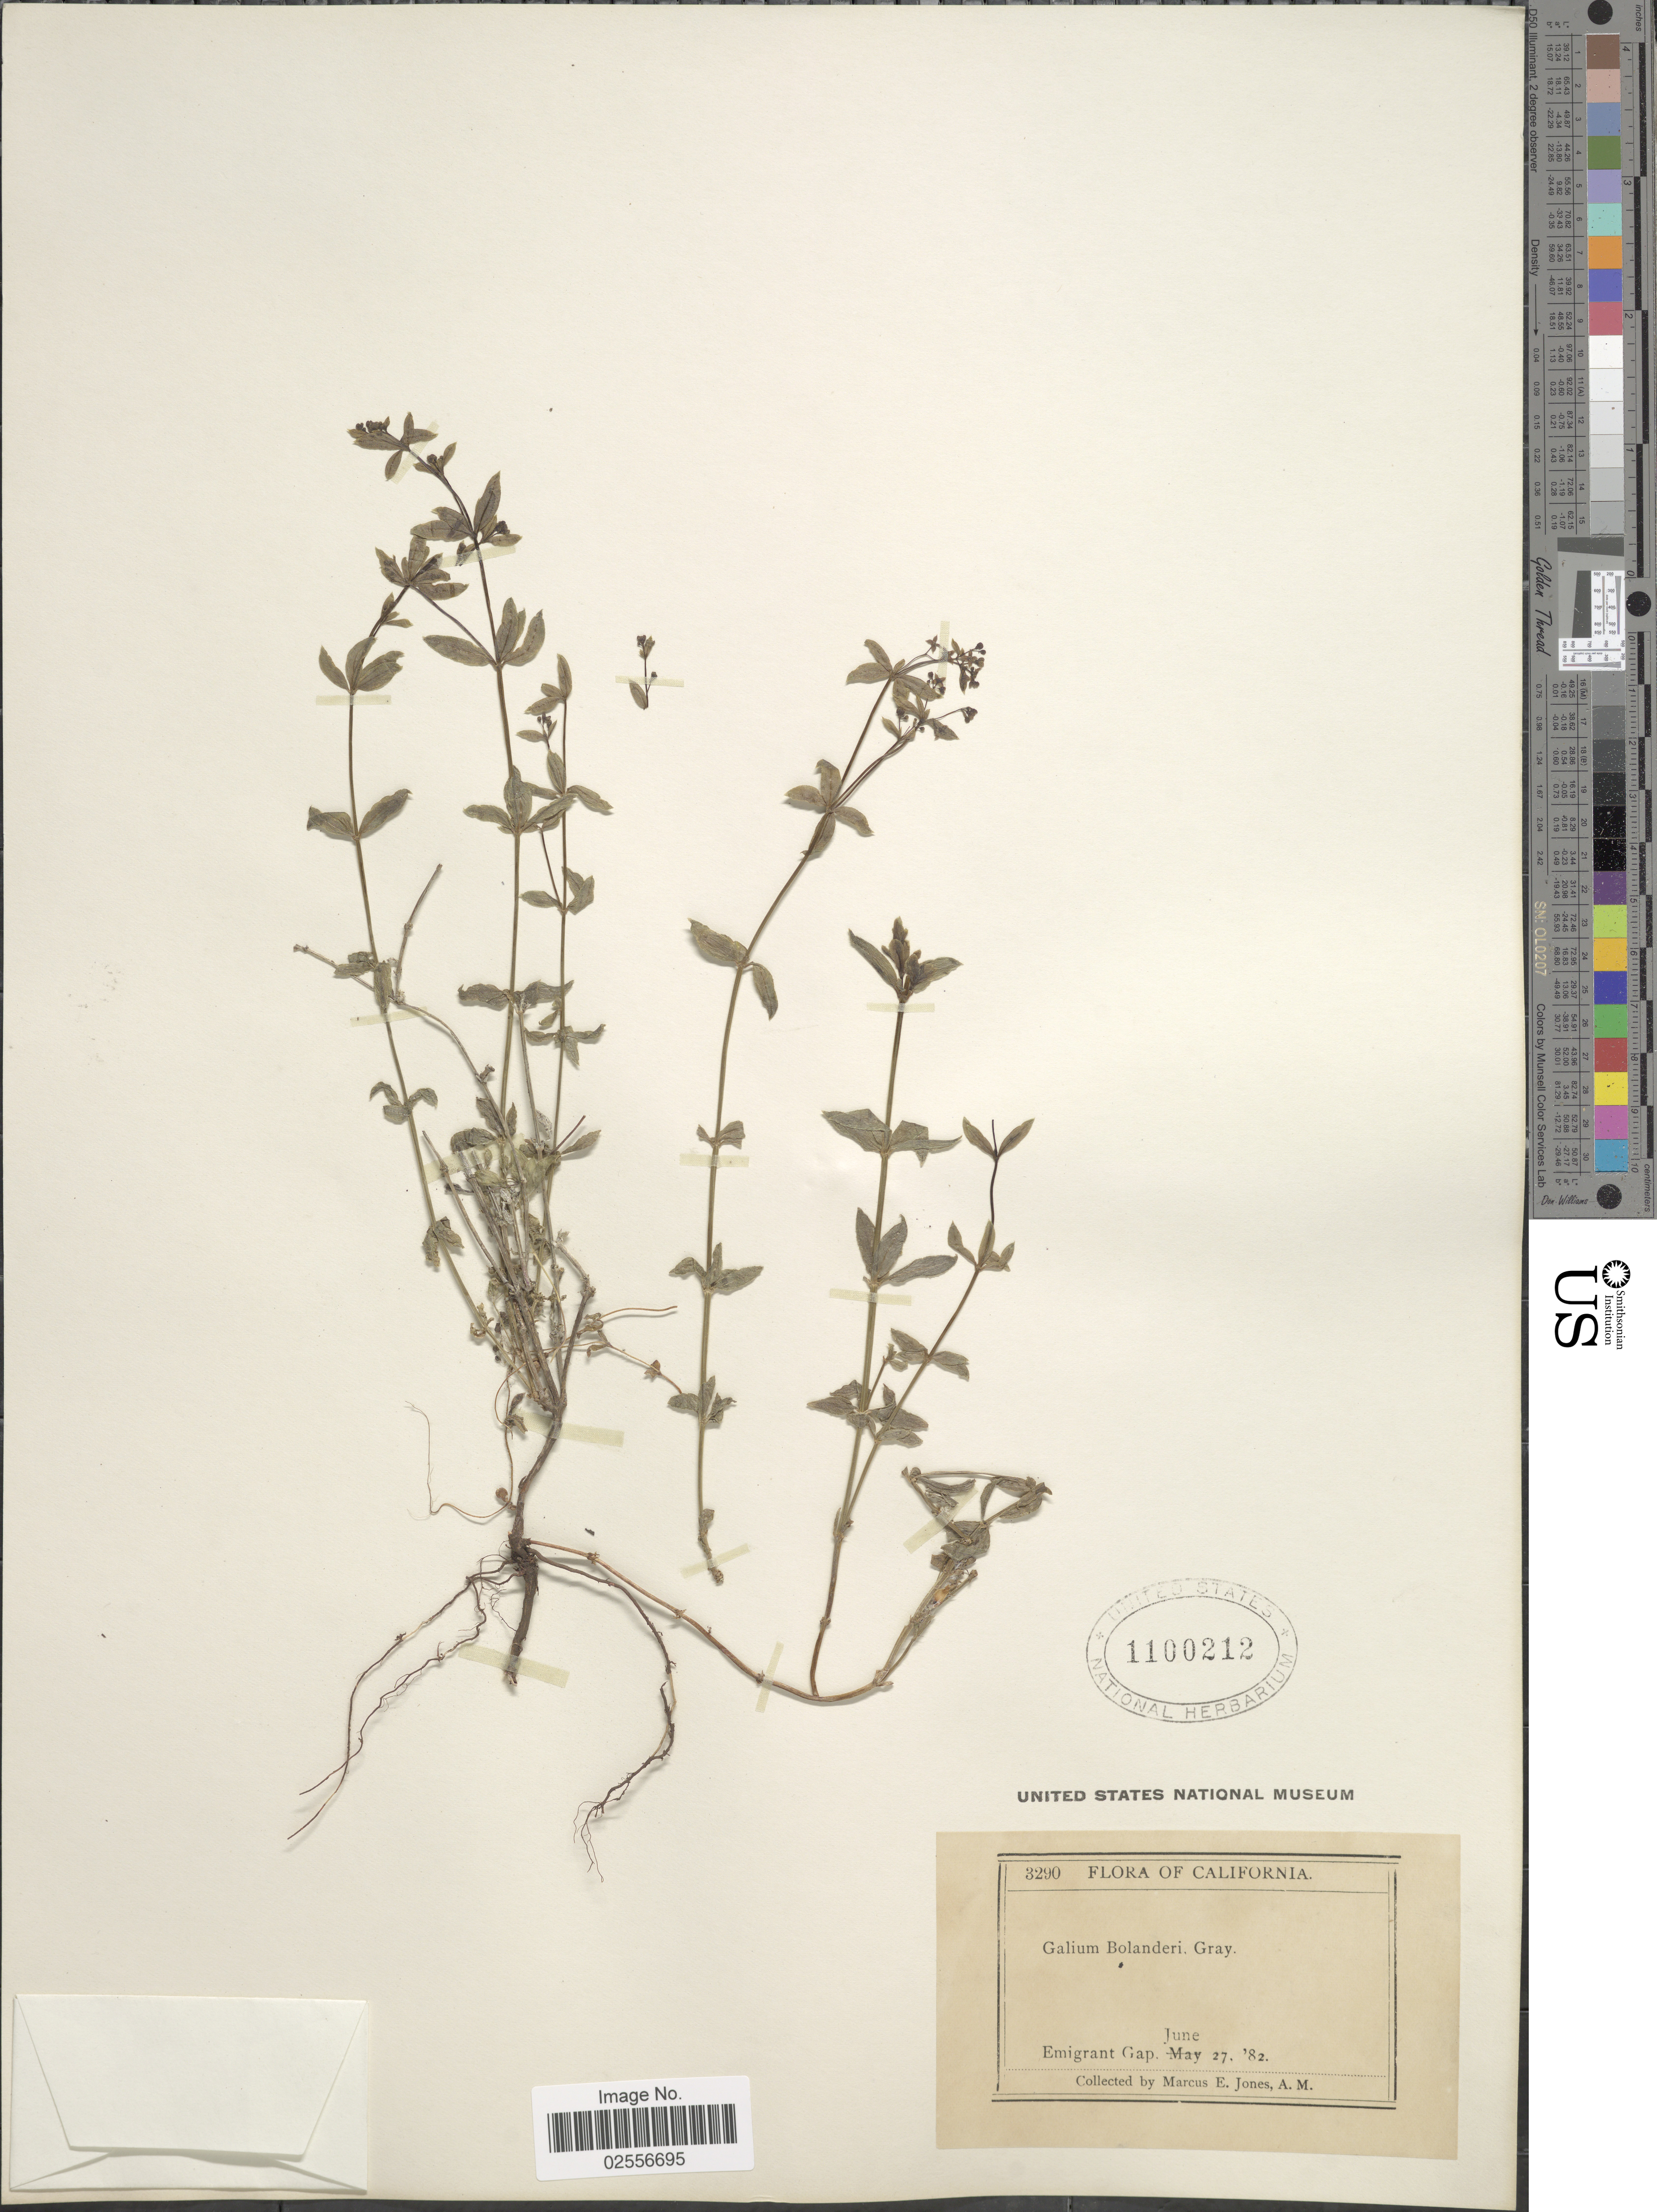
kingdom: Plantae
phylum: Tracheophyta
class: Magnoliopsida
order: Gentianales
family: Rubiaceae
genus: Galium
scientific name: Galium bolanderi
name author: A. Gray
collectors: M. E. Jones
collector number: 3290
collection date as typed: Transcribed d/m/y: 27/6/82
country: United States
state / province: California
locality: Emigrant Gap.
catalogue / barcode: US 1100212